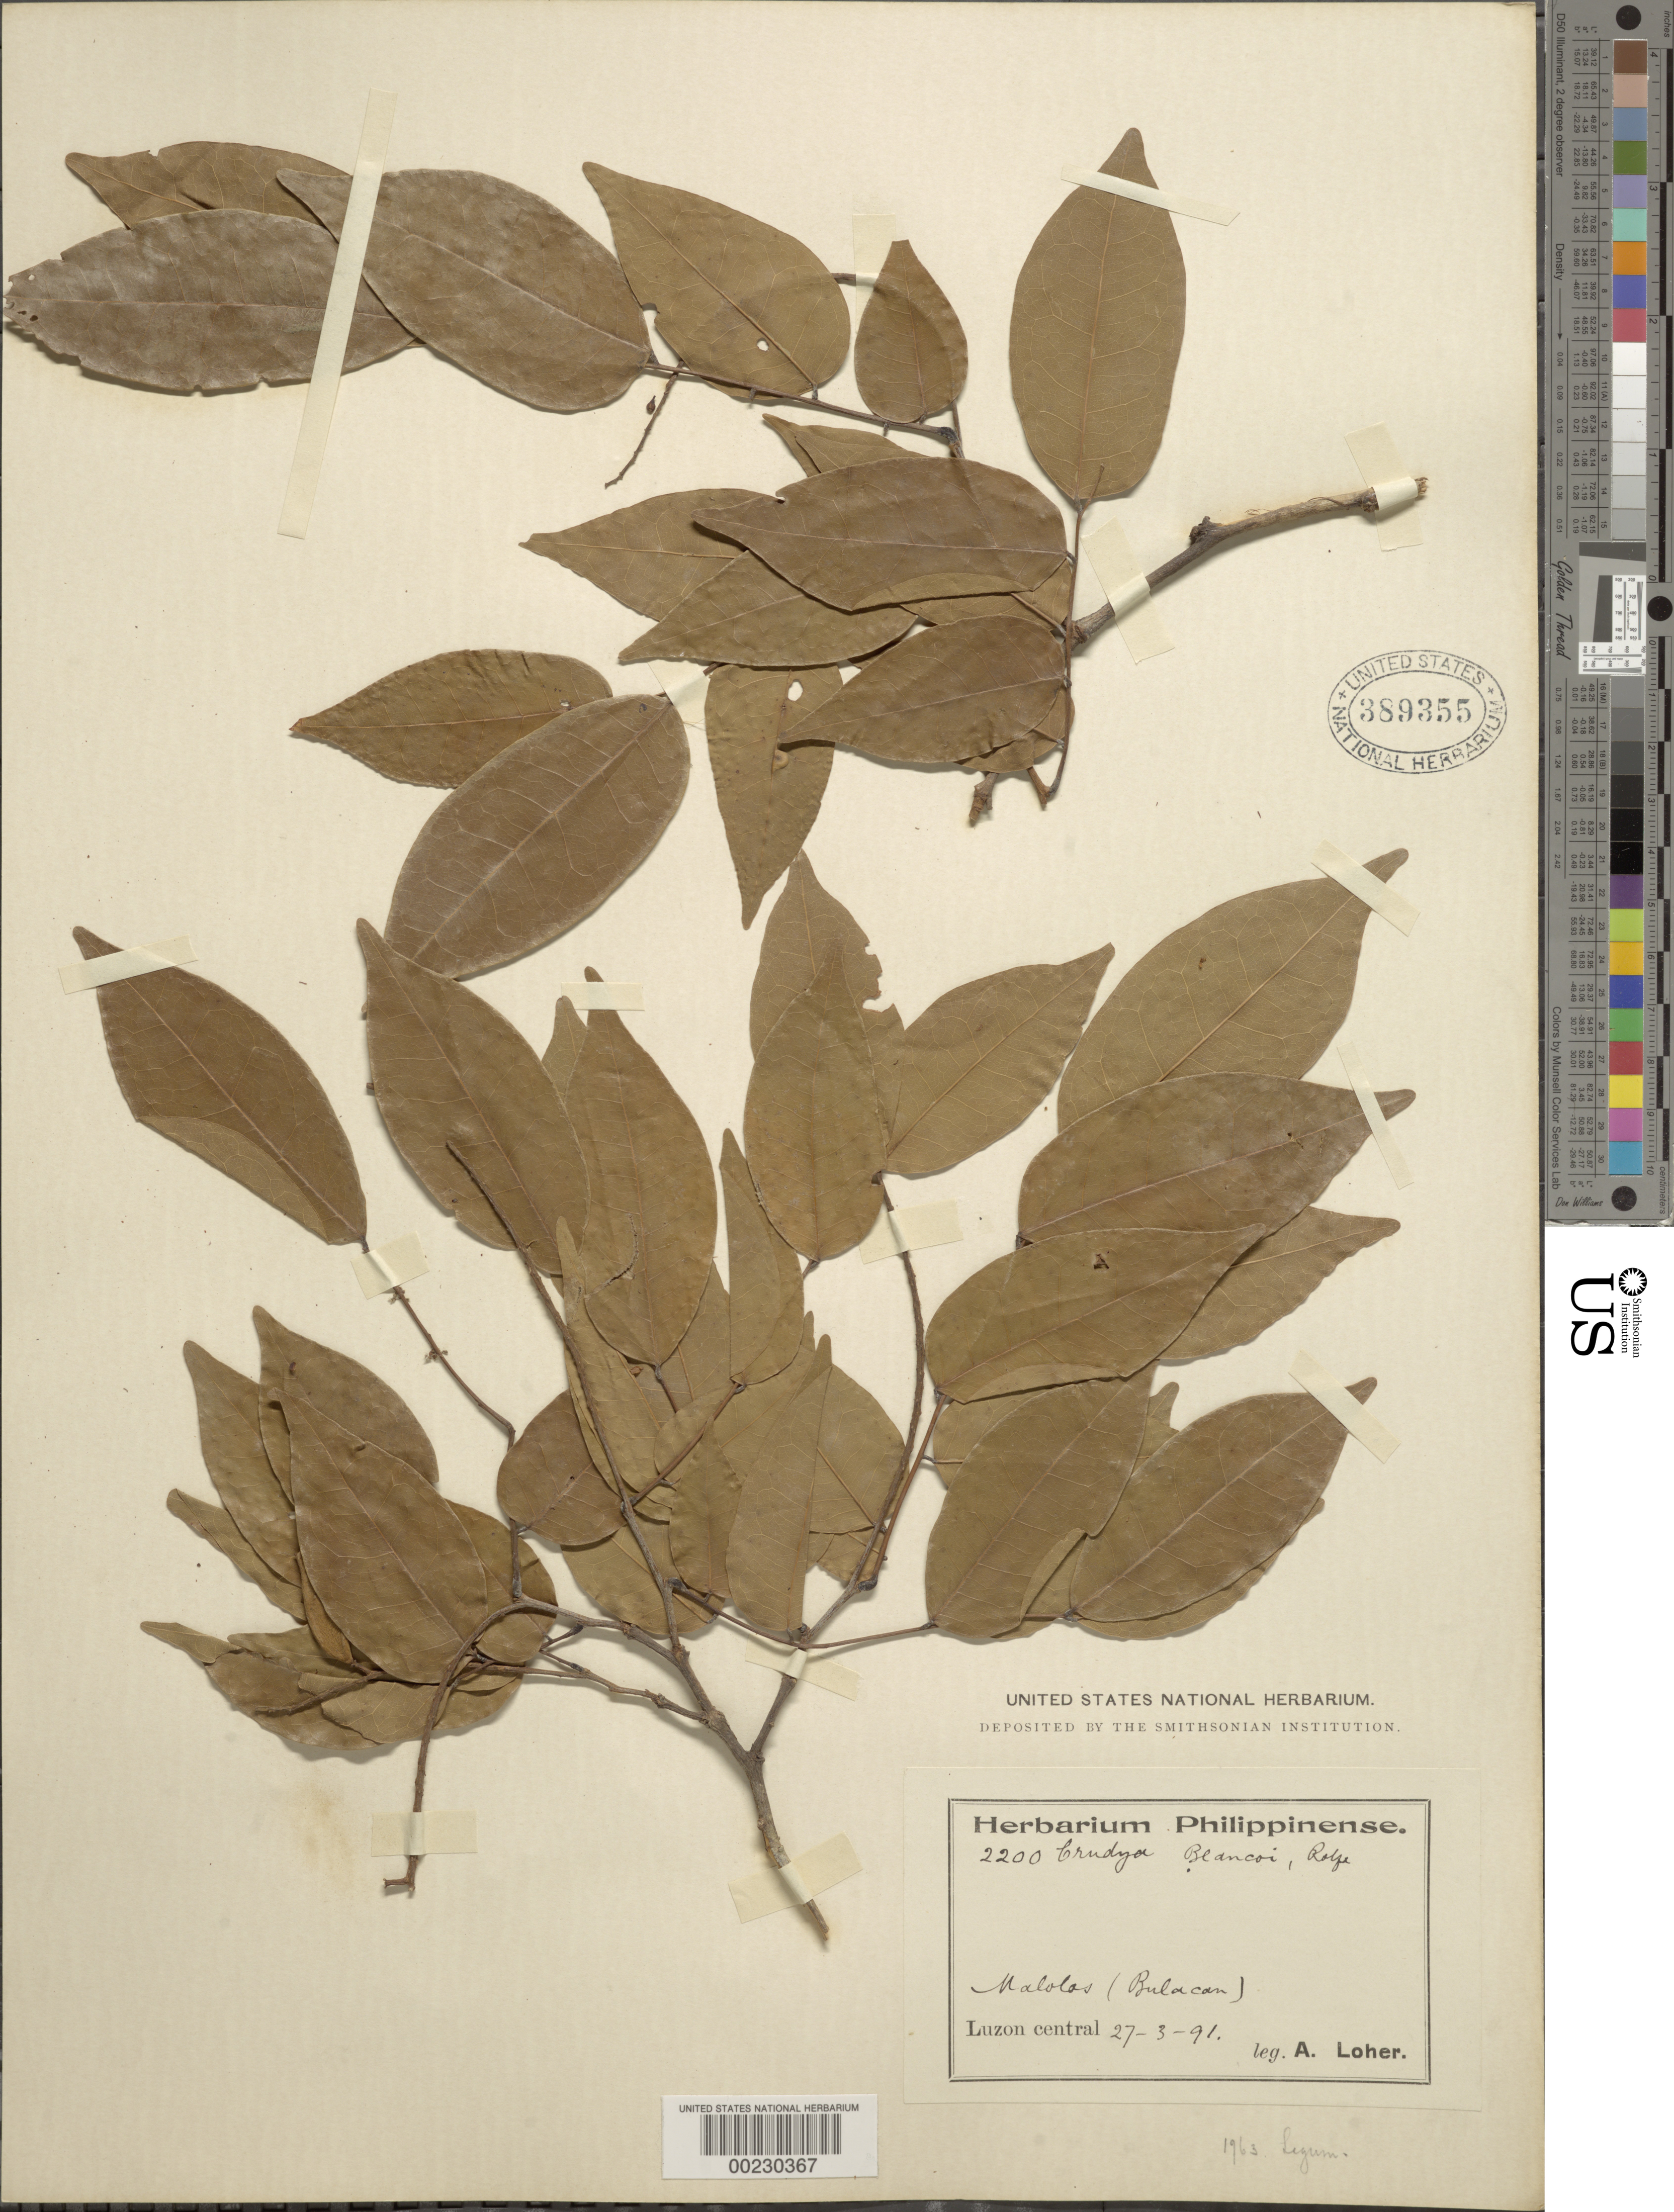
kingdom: Plantae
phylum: Tracheophyta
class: Magnoliopsida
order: Fabales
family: Fabaceae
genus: Crudia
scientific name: Crudia blancoi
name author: Rolfe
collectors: A. Loher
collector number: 2200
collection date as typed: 27 Mar 1891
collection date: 1891-03-27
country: Philippines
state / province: Central Luzon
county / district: Bulacan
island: Luzon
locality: Malolas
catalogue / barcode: US 389355